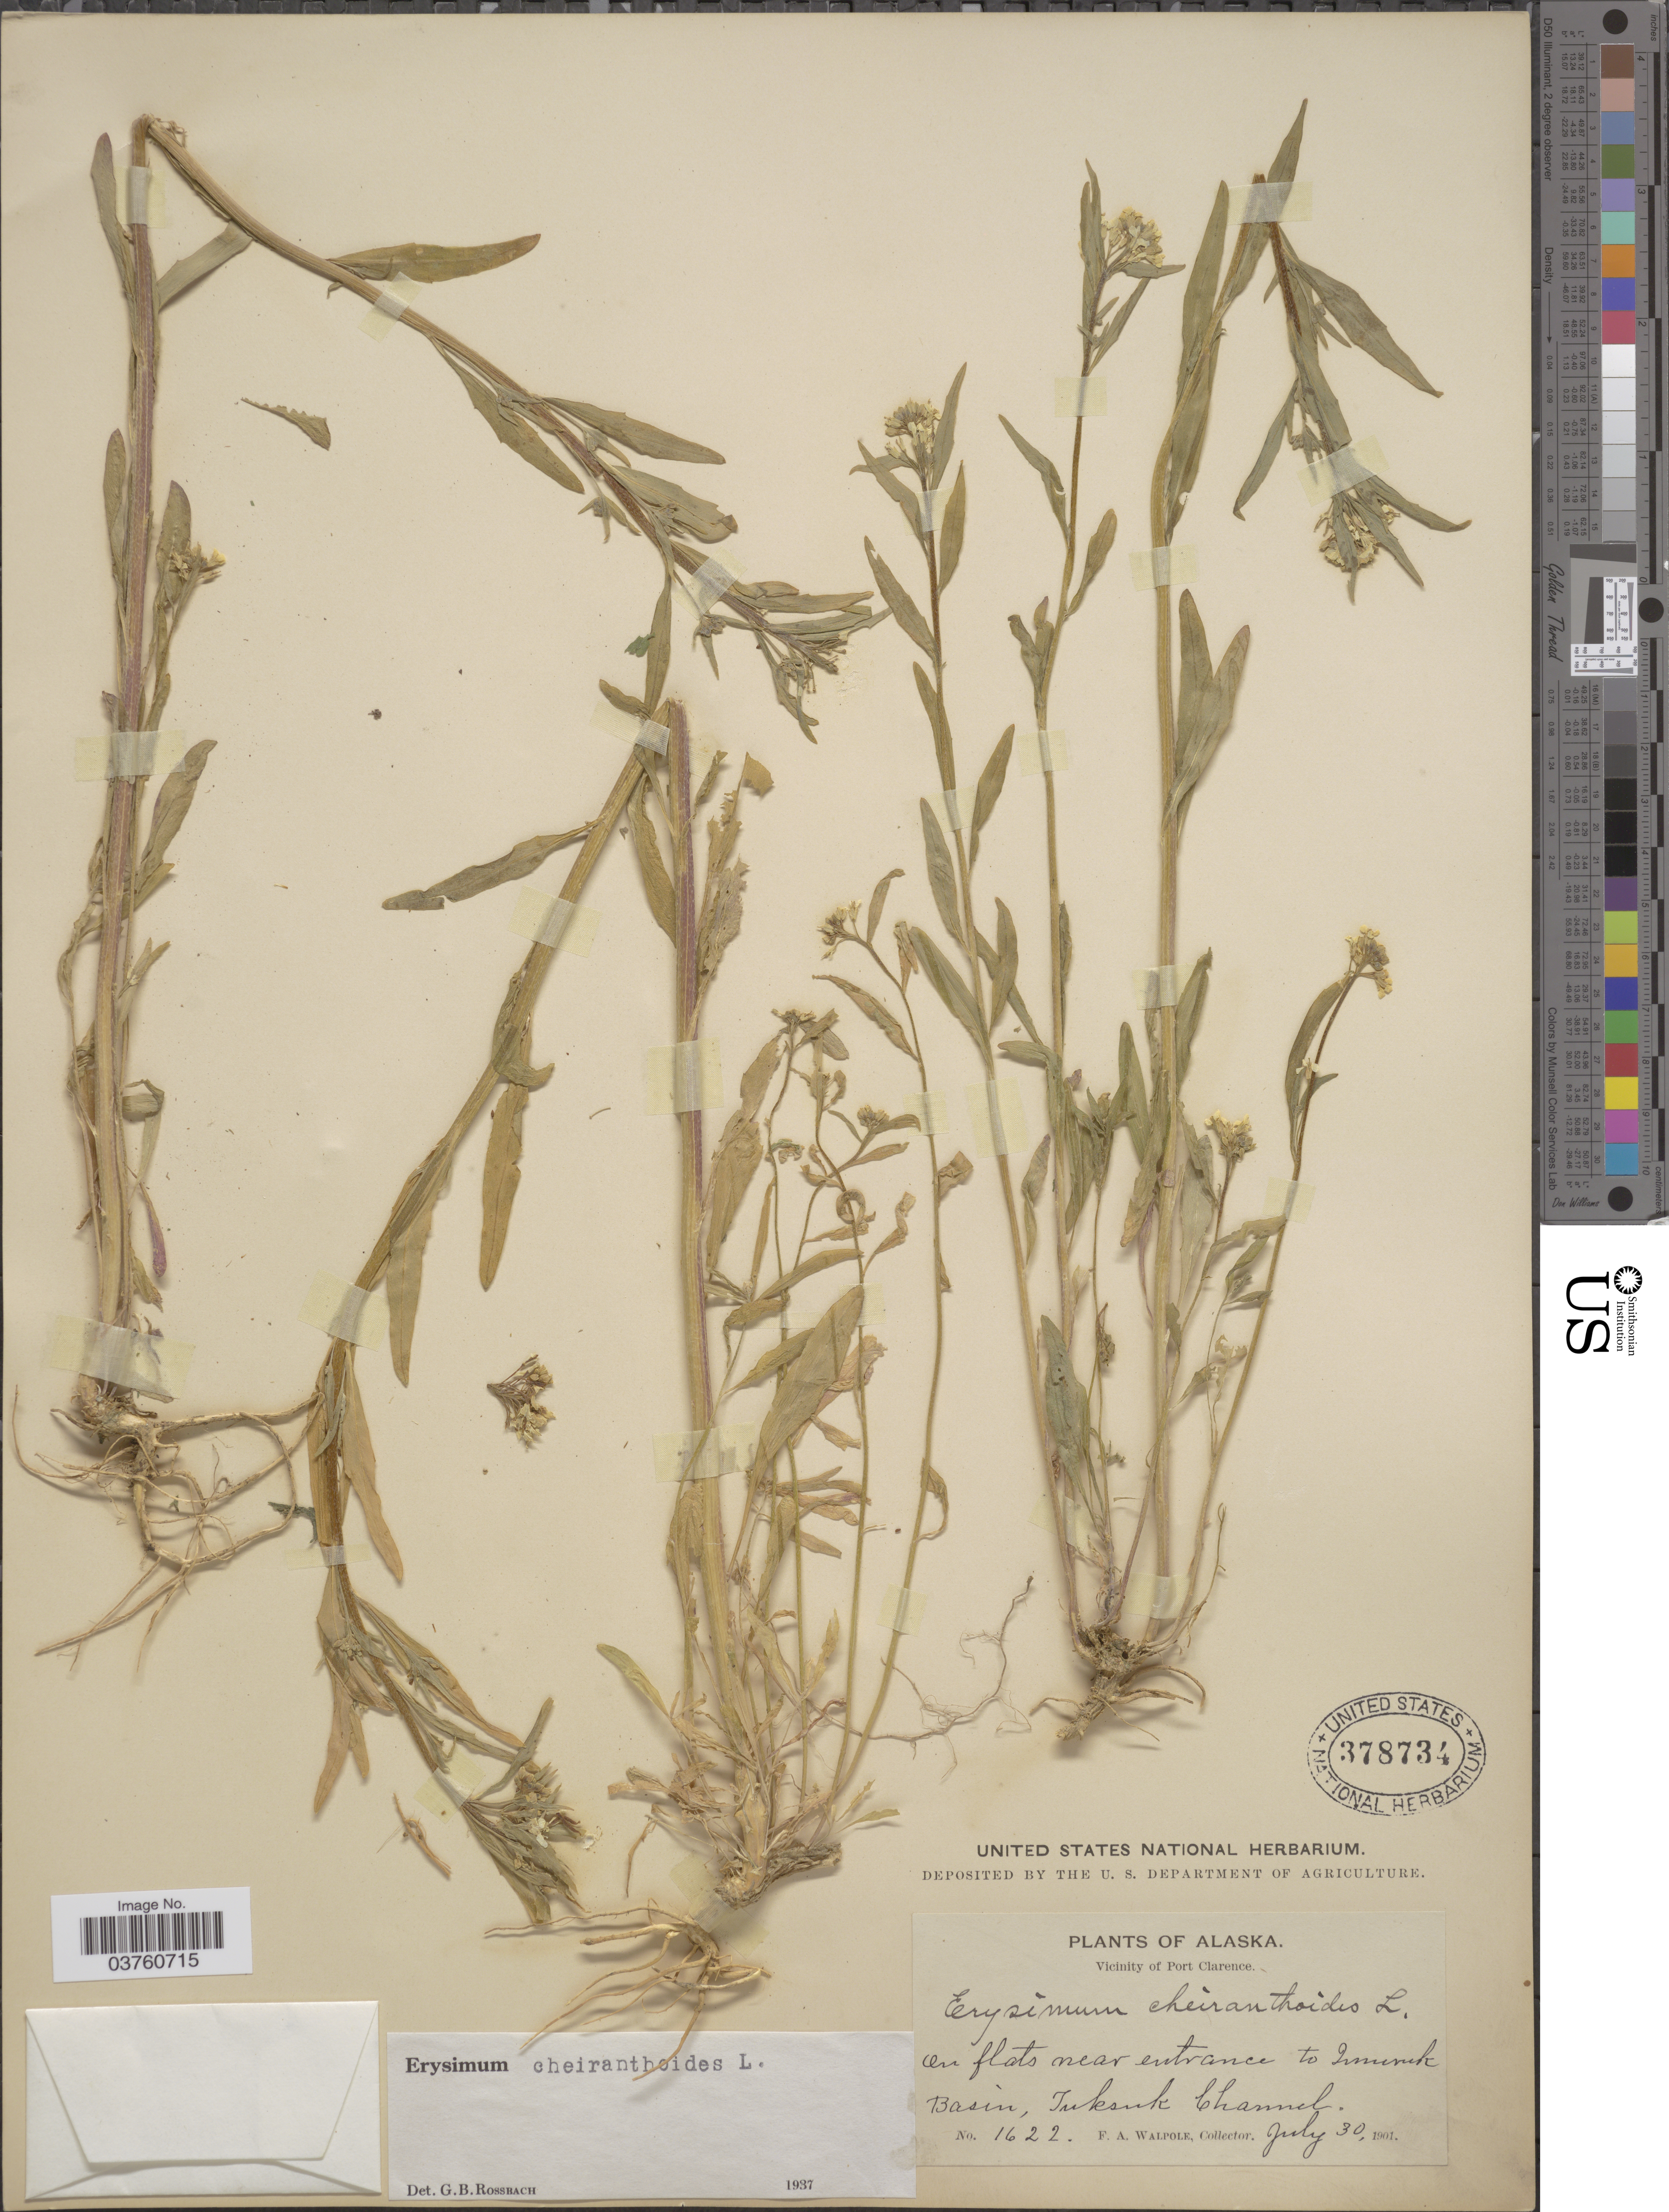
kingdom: Plantae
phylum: Tracheophyta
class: Magnoliopsida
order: Brassicales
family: Brassicaceae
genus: Erysimum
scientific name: Erysimum cheiranthoides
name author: L.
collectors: F. Walpole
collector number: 1622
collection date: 1901-07-03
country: United States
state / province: Alaska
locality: Vicinity of Port Clarence. On flats near entrance to Imuruk Basin, Tuksuk Channel.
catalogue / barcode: US 378734